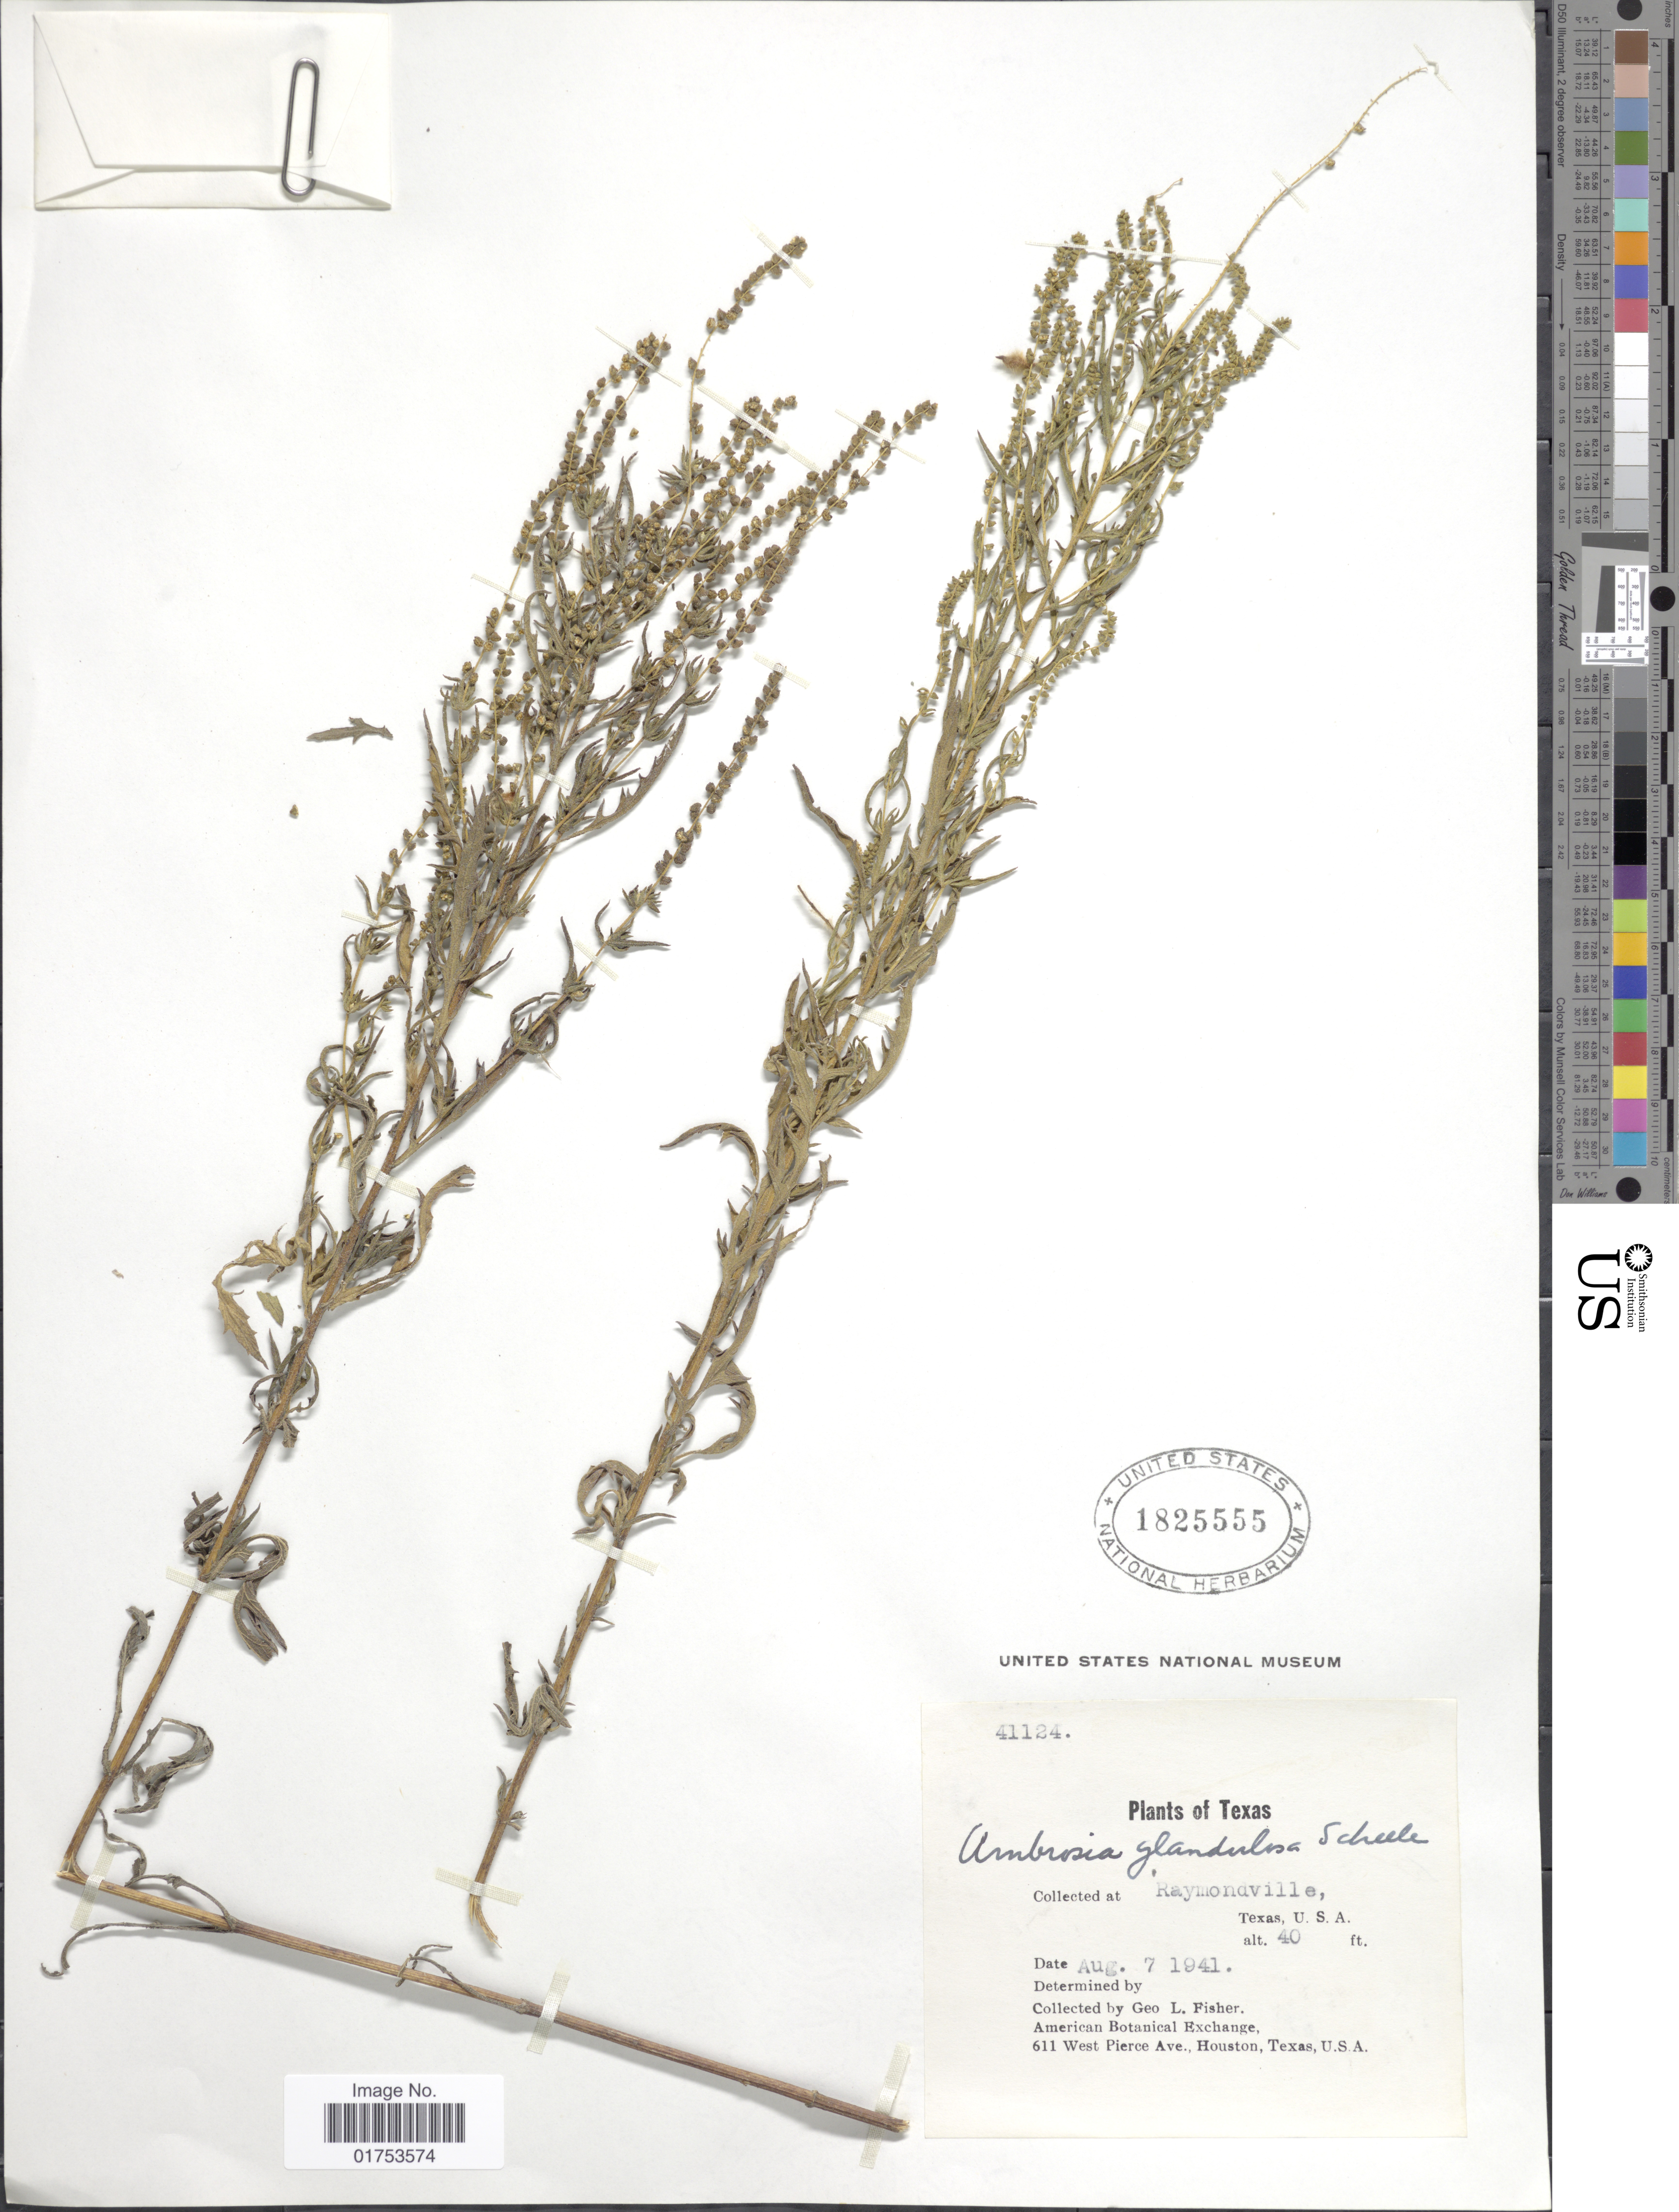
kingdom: Plantae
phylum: Tracheophyta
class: Magnoliopsida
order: Asterales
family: Asteraceae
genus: Ambrosia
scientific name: Ambrosia psilostachya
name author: DC.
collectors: G. L. Fisher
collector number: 41124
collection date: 1941-08-07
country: United States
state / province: Texas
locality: Raymondville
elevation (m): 12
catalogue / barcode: US 1825555